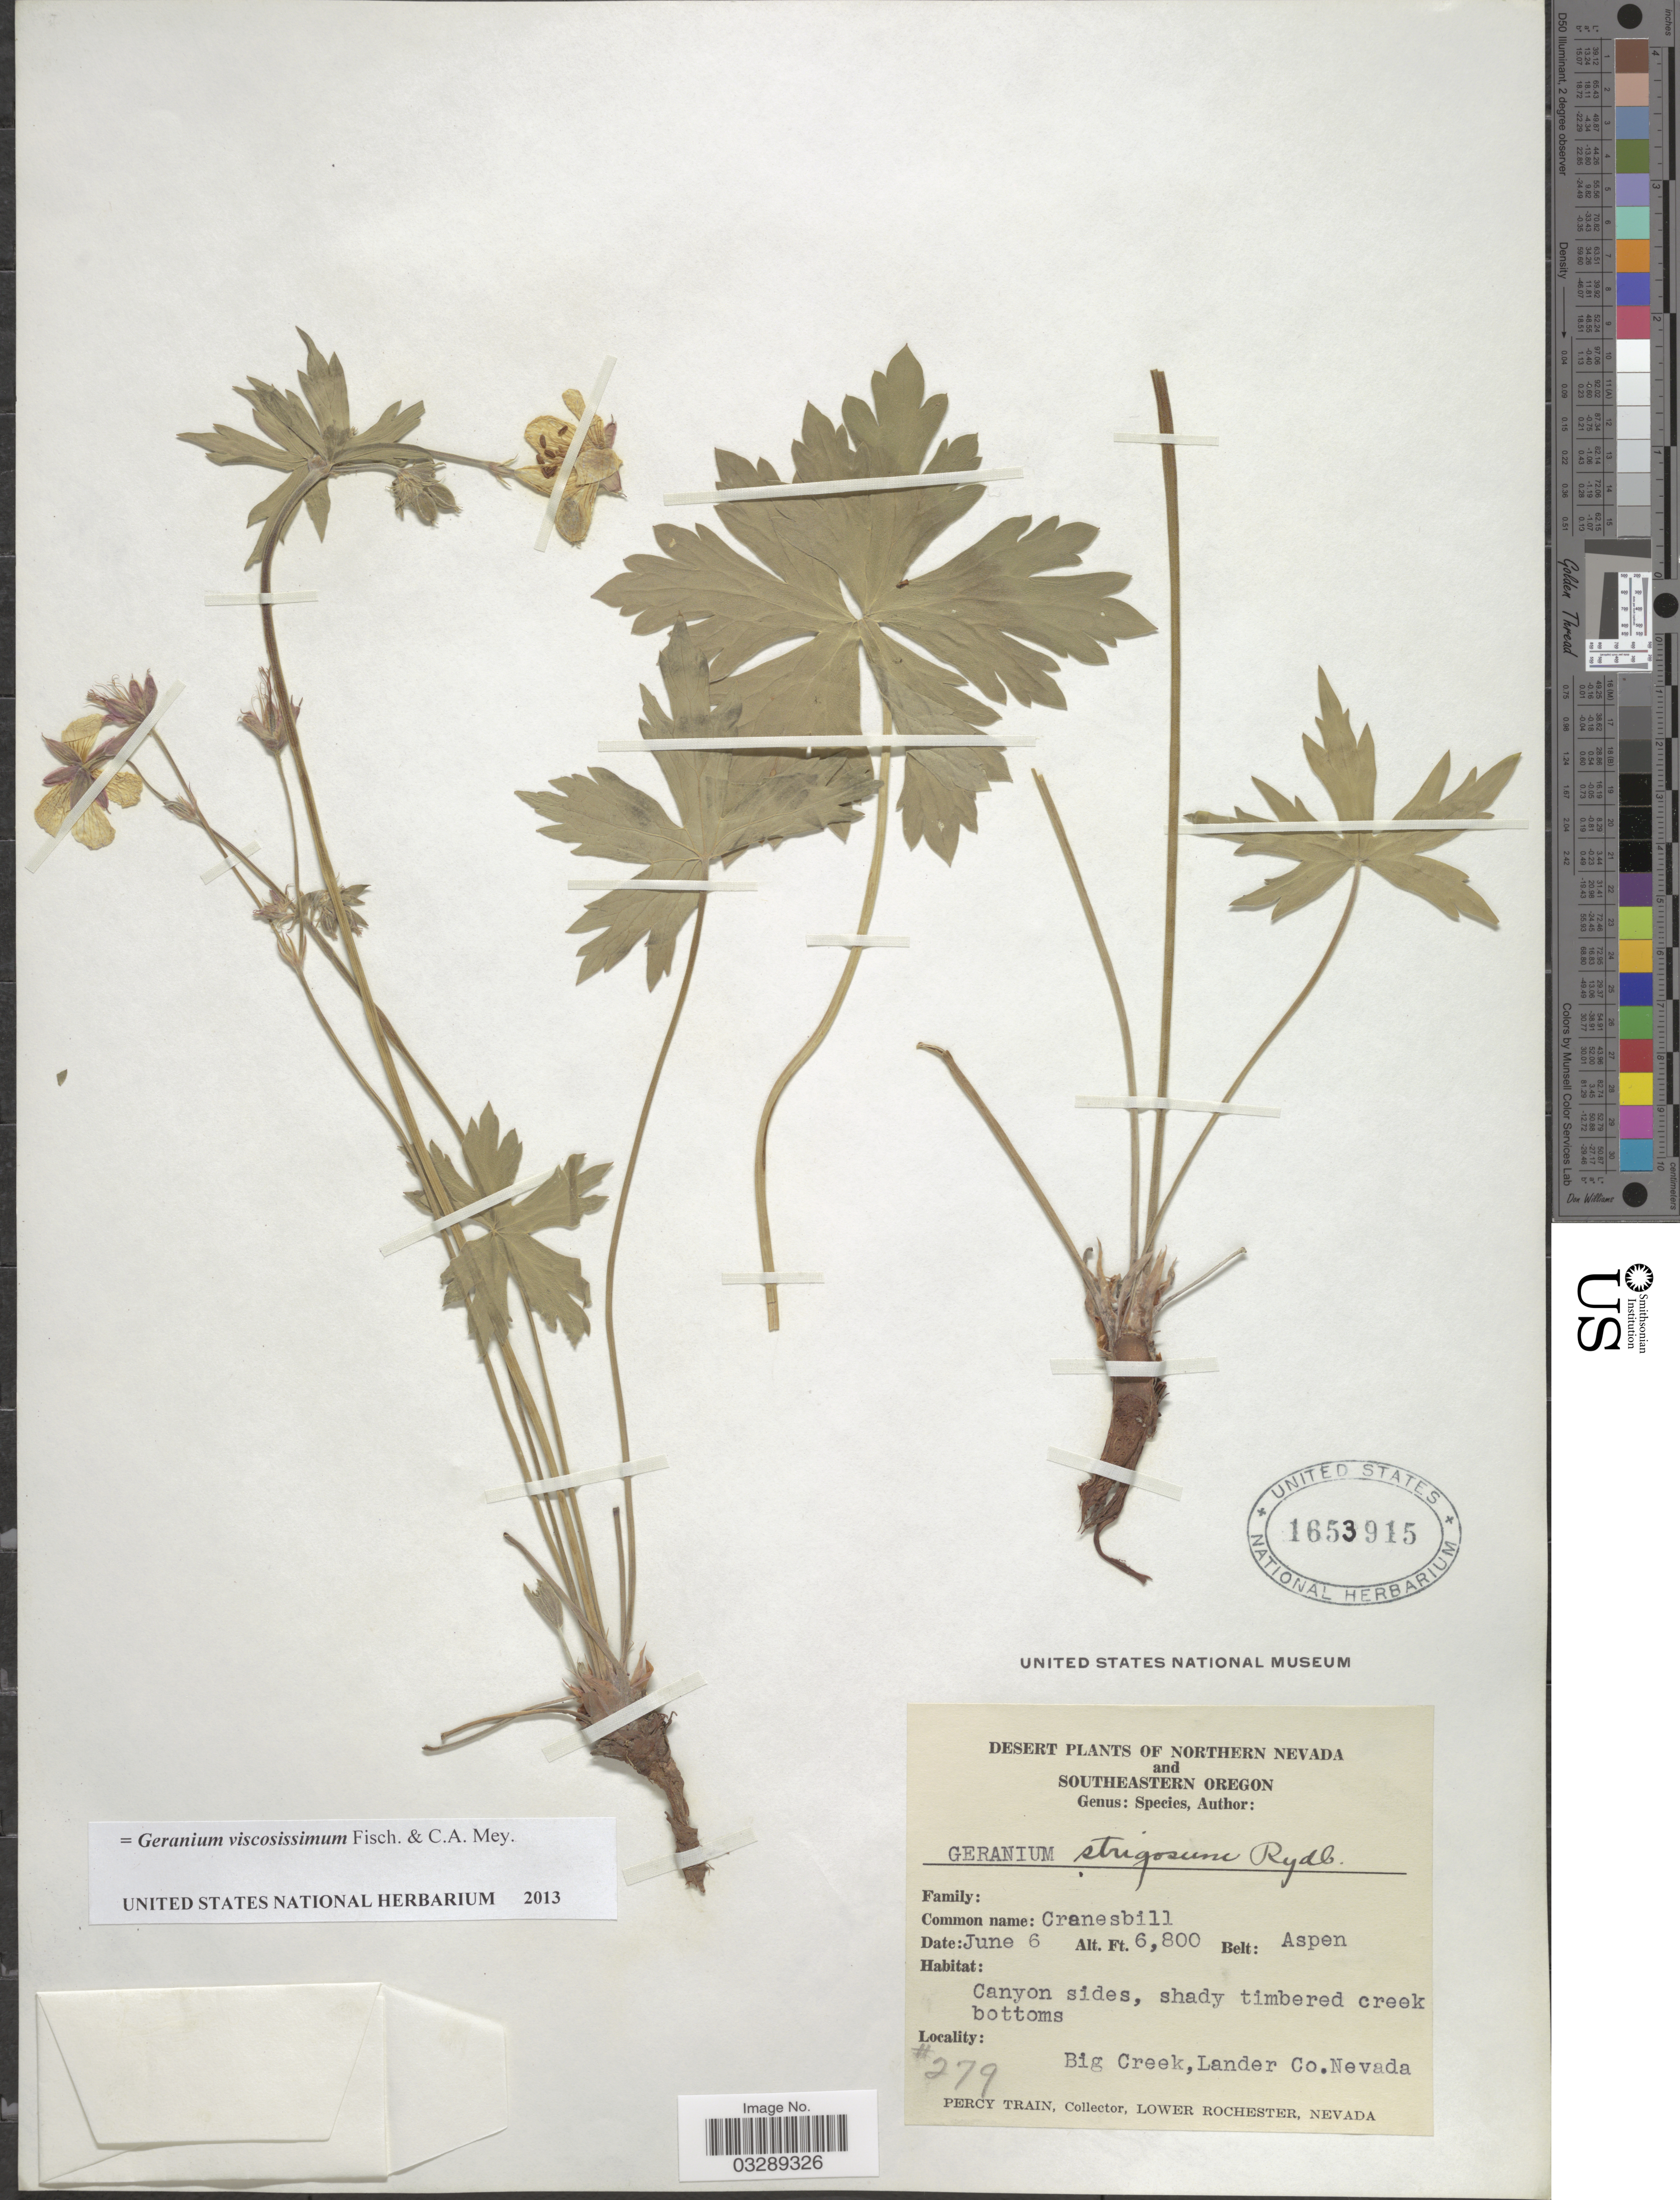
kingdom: Plantae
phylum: Tracheophyta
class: Magnoliopsida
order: Geraniales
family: Geraniaceae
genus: Geranium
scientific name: Geranium viscosissimum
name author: Fisch. & C.A. Mey.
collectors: P. Train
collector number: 279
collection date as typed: Transcribed d/m/y: /6/6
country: United States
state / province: Nevada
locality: Northern Nevada, Big Creek, Lander Co.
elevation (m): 2073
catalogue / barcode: US 1653915